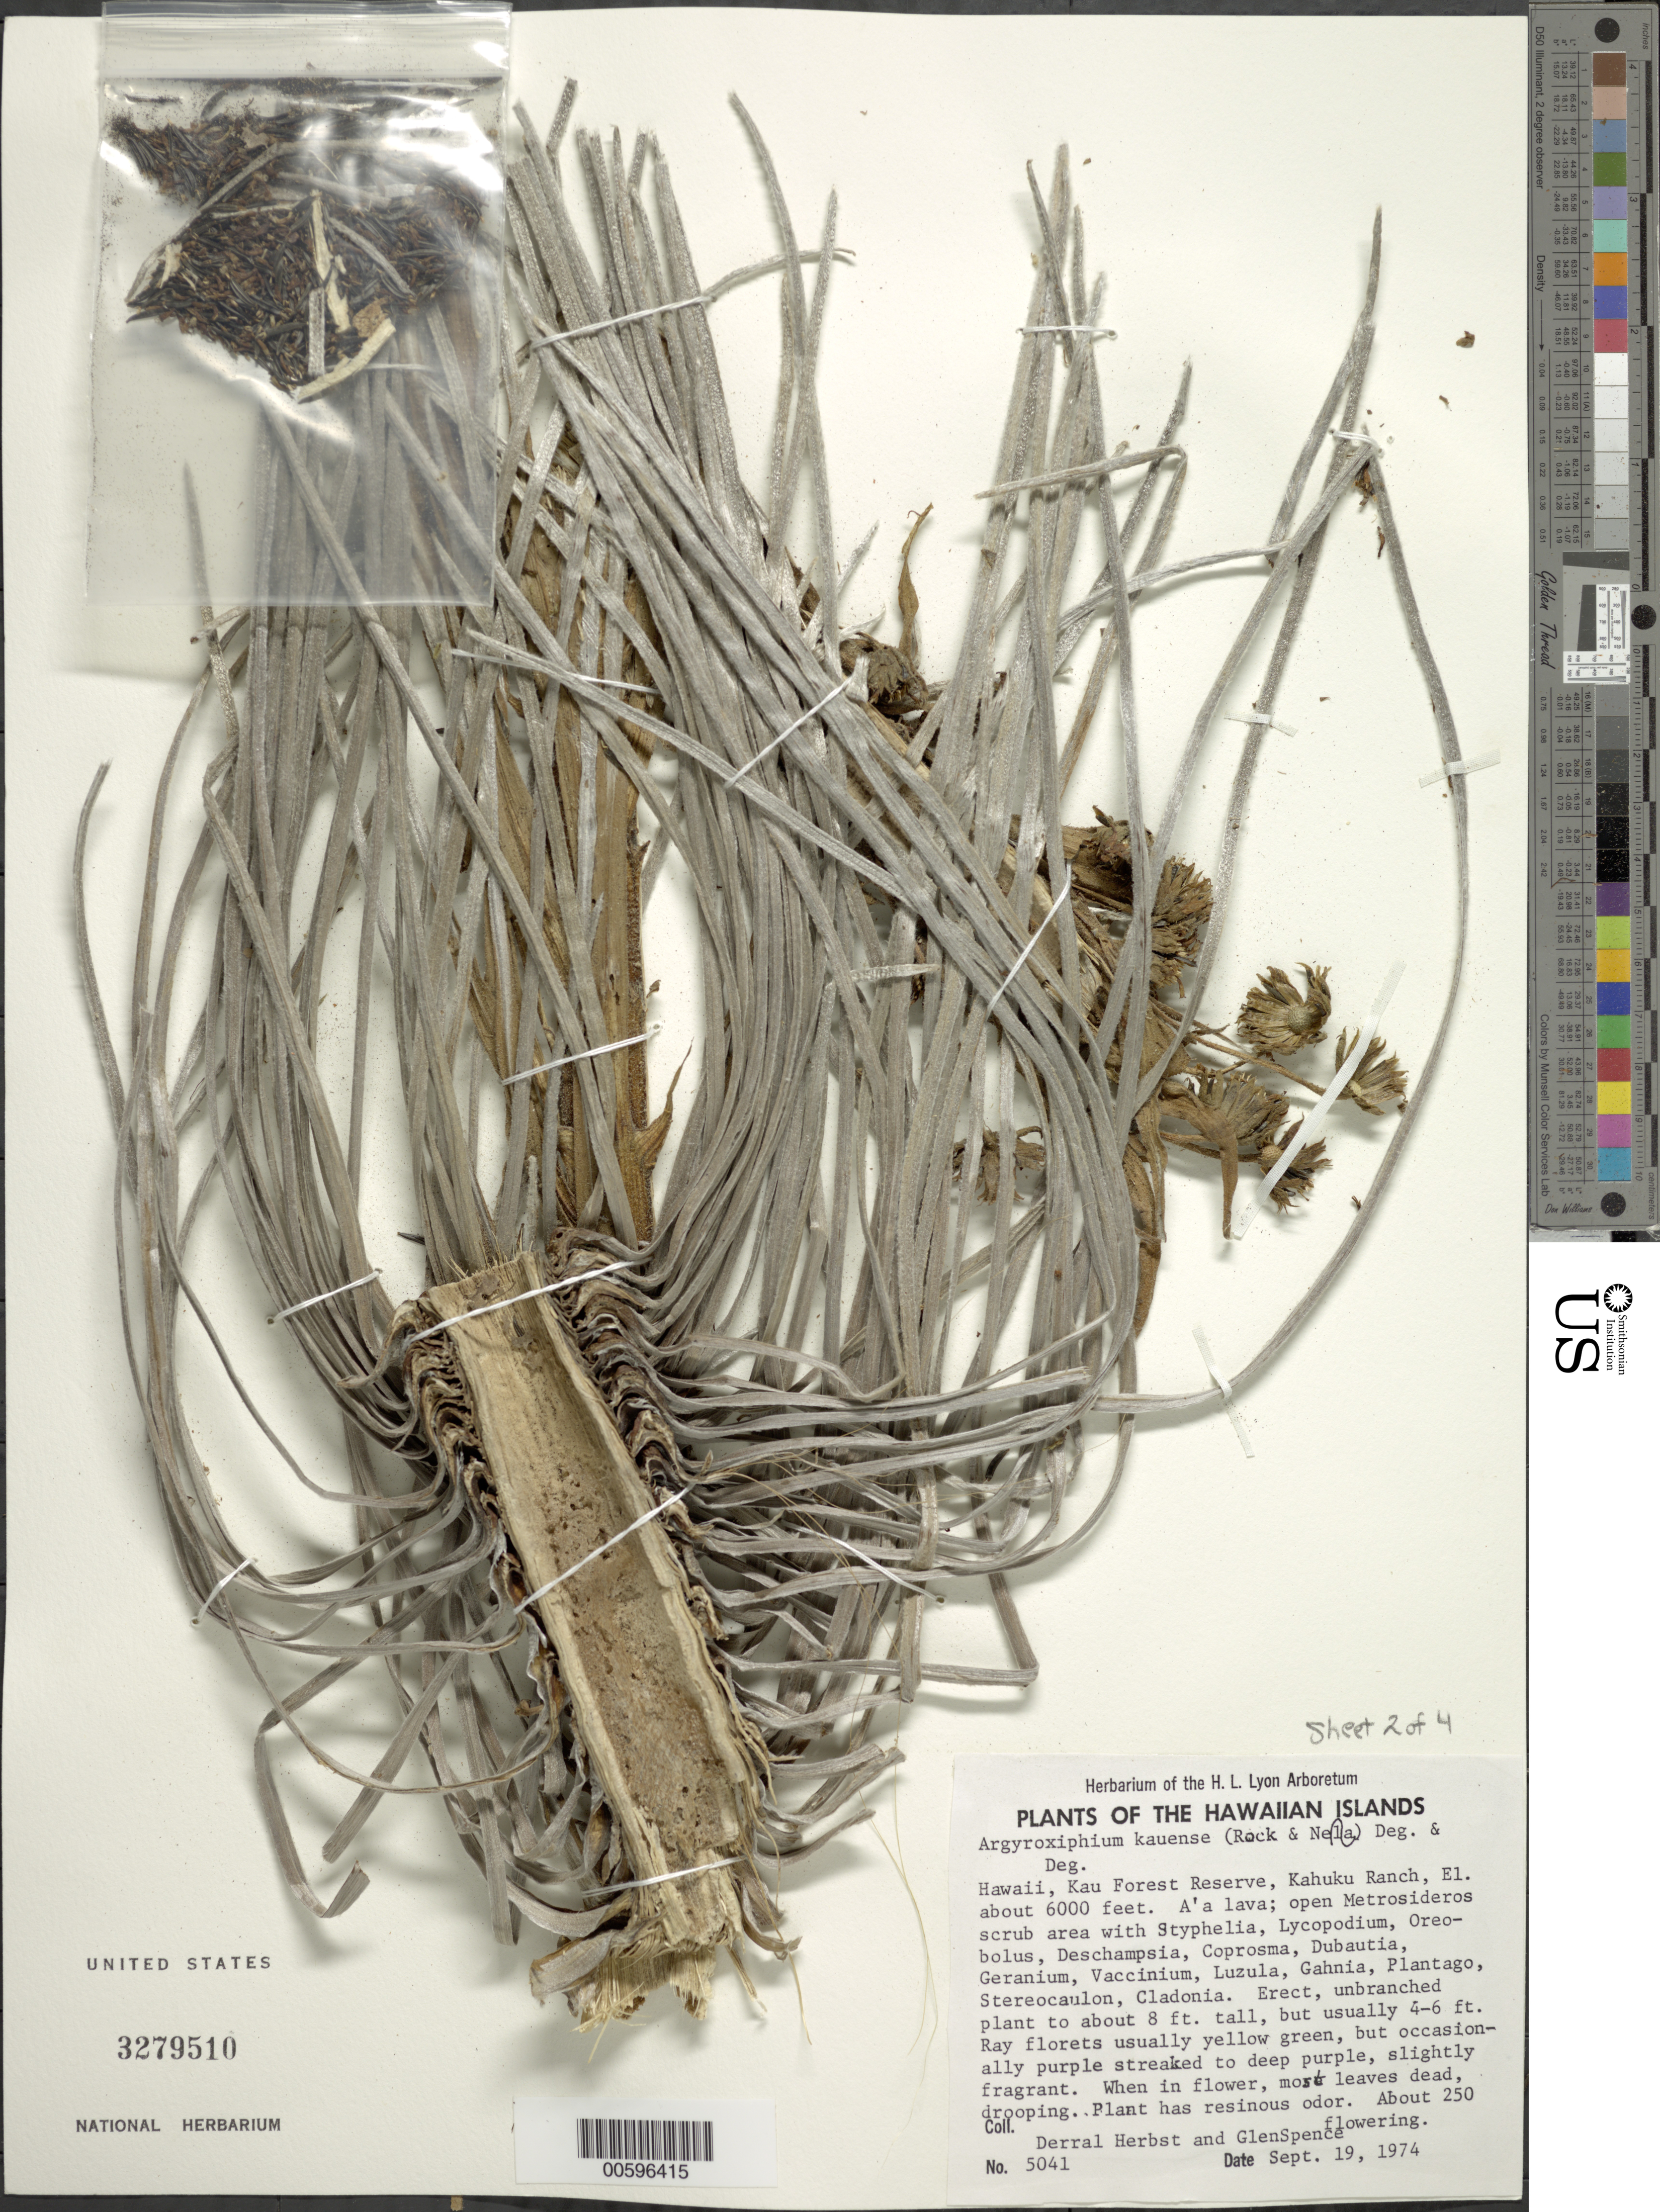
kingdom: Plantae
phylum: Tracheophyta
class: Magnoliopsida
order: Asterales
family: Asteraceae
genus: Argyroxiphium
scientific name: Argyroxiphium kauense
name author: (Rock & Neal) O. Deg. & I. Deg.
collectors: D. R. Herbst & G. Spence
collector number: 5041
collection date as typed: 19 Sep 1974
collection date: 1974-09-19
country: United States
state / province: Hawaii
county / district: Hawaii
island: Hawaii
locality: Kau For Res, Kahuku Ranch.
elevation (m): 1829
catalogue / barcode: US 3279510